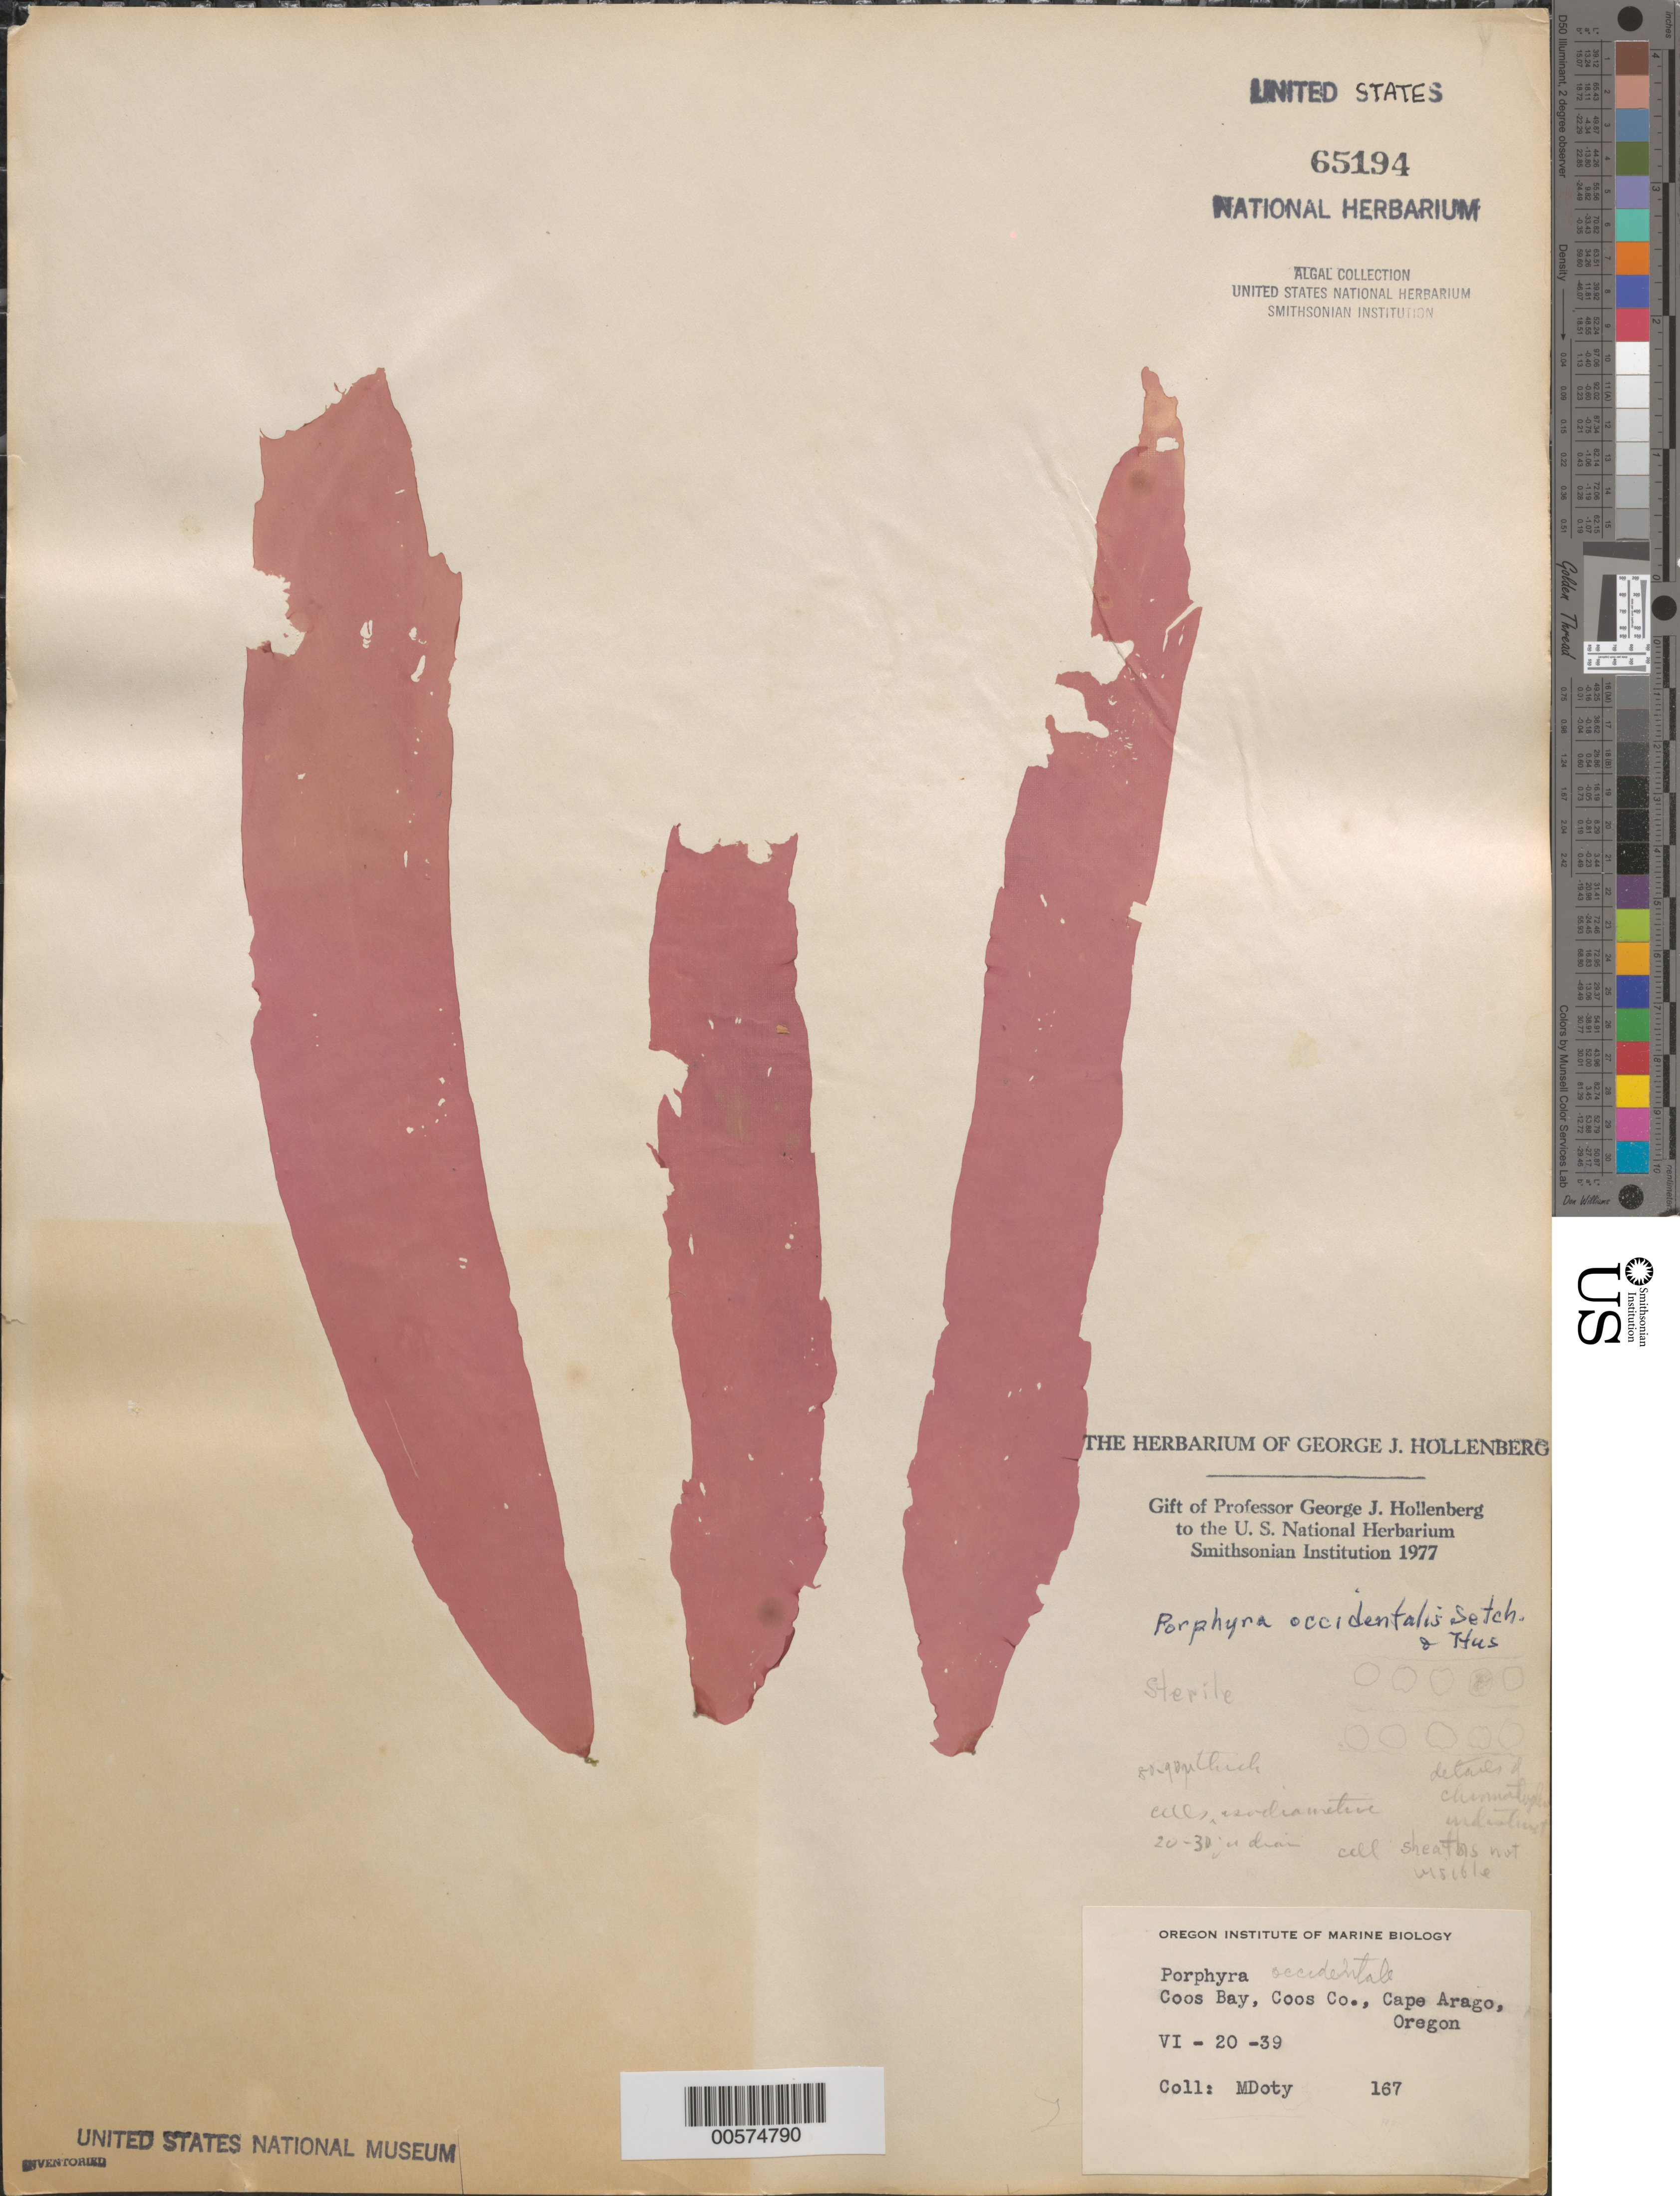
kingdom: Plantae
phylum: Rhodophyta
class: Bangiophyceae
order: Bangiales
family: Bangiaceae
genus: Porphyra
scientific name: Porphyra occidentalis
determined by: Hollenberg, George J.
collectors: M. S. Doty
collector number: MSD 167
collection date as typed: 20 Jun 1939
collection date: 1939-06-20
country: United States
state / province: Oregon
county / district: Coos County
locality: Coos Bay, Cape Arago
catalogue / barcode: US 65194